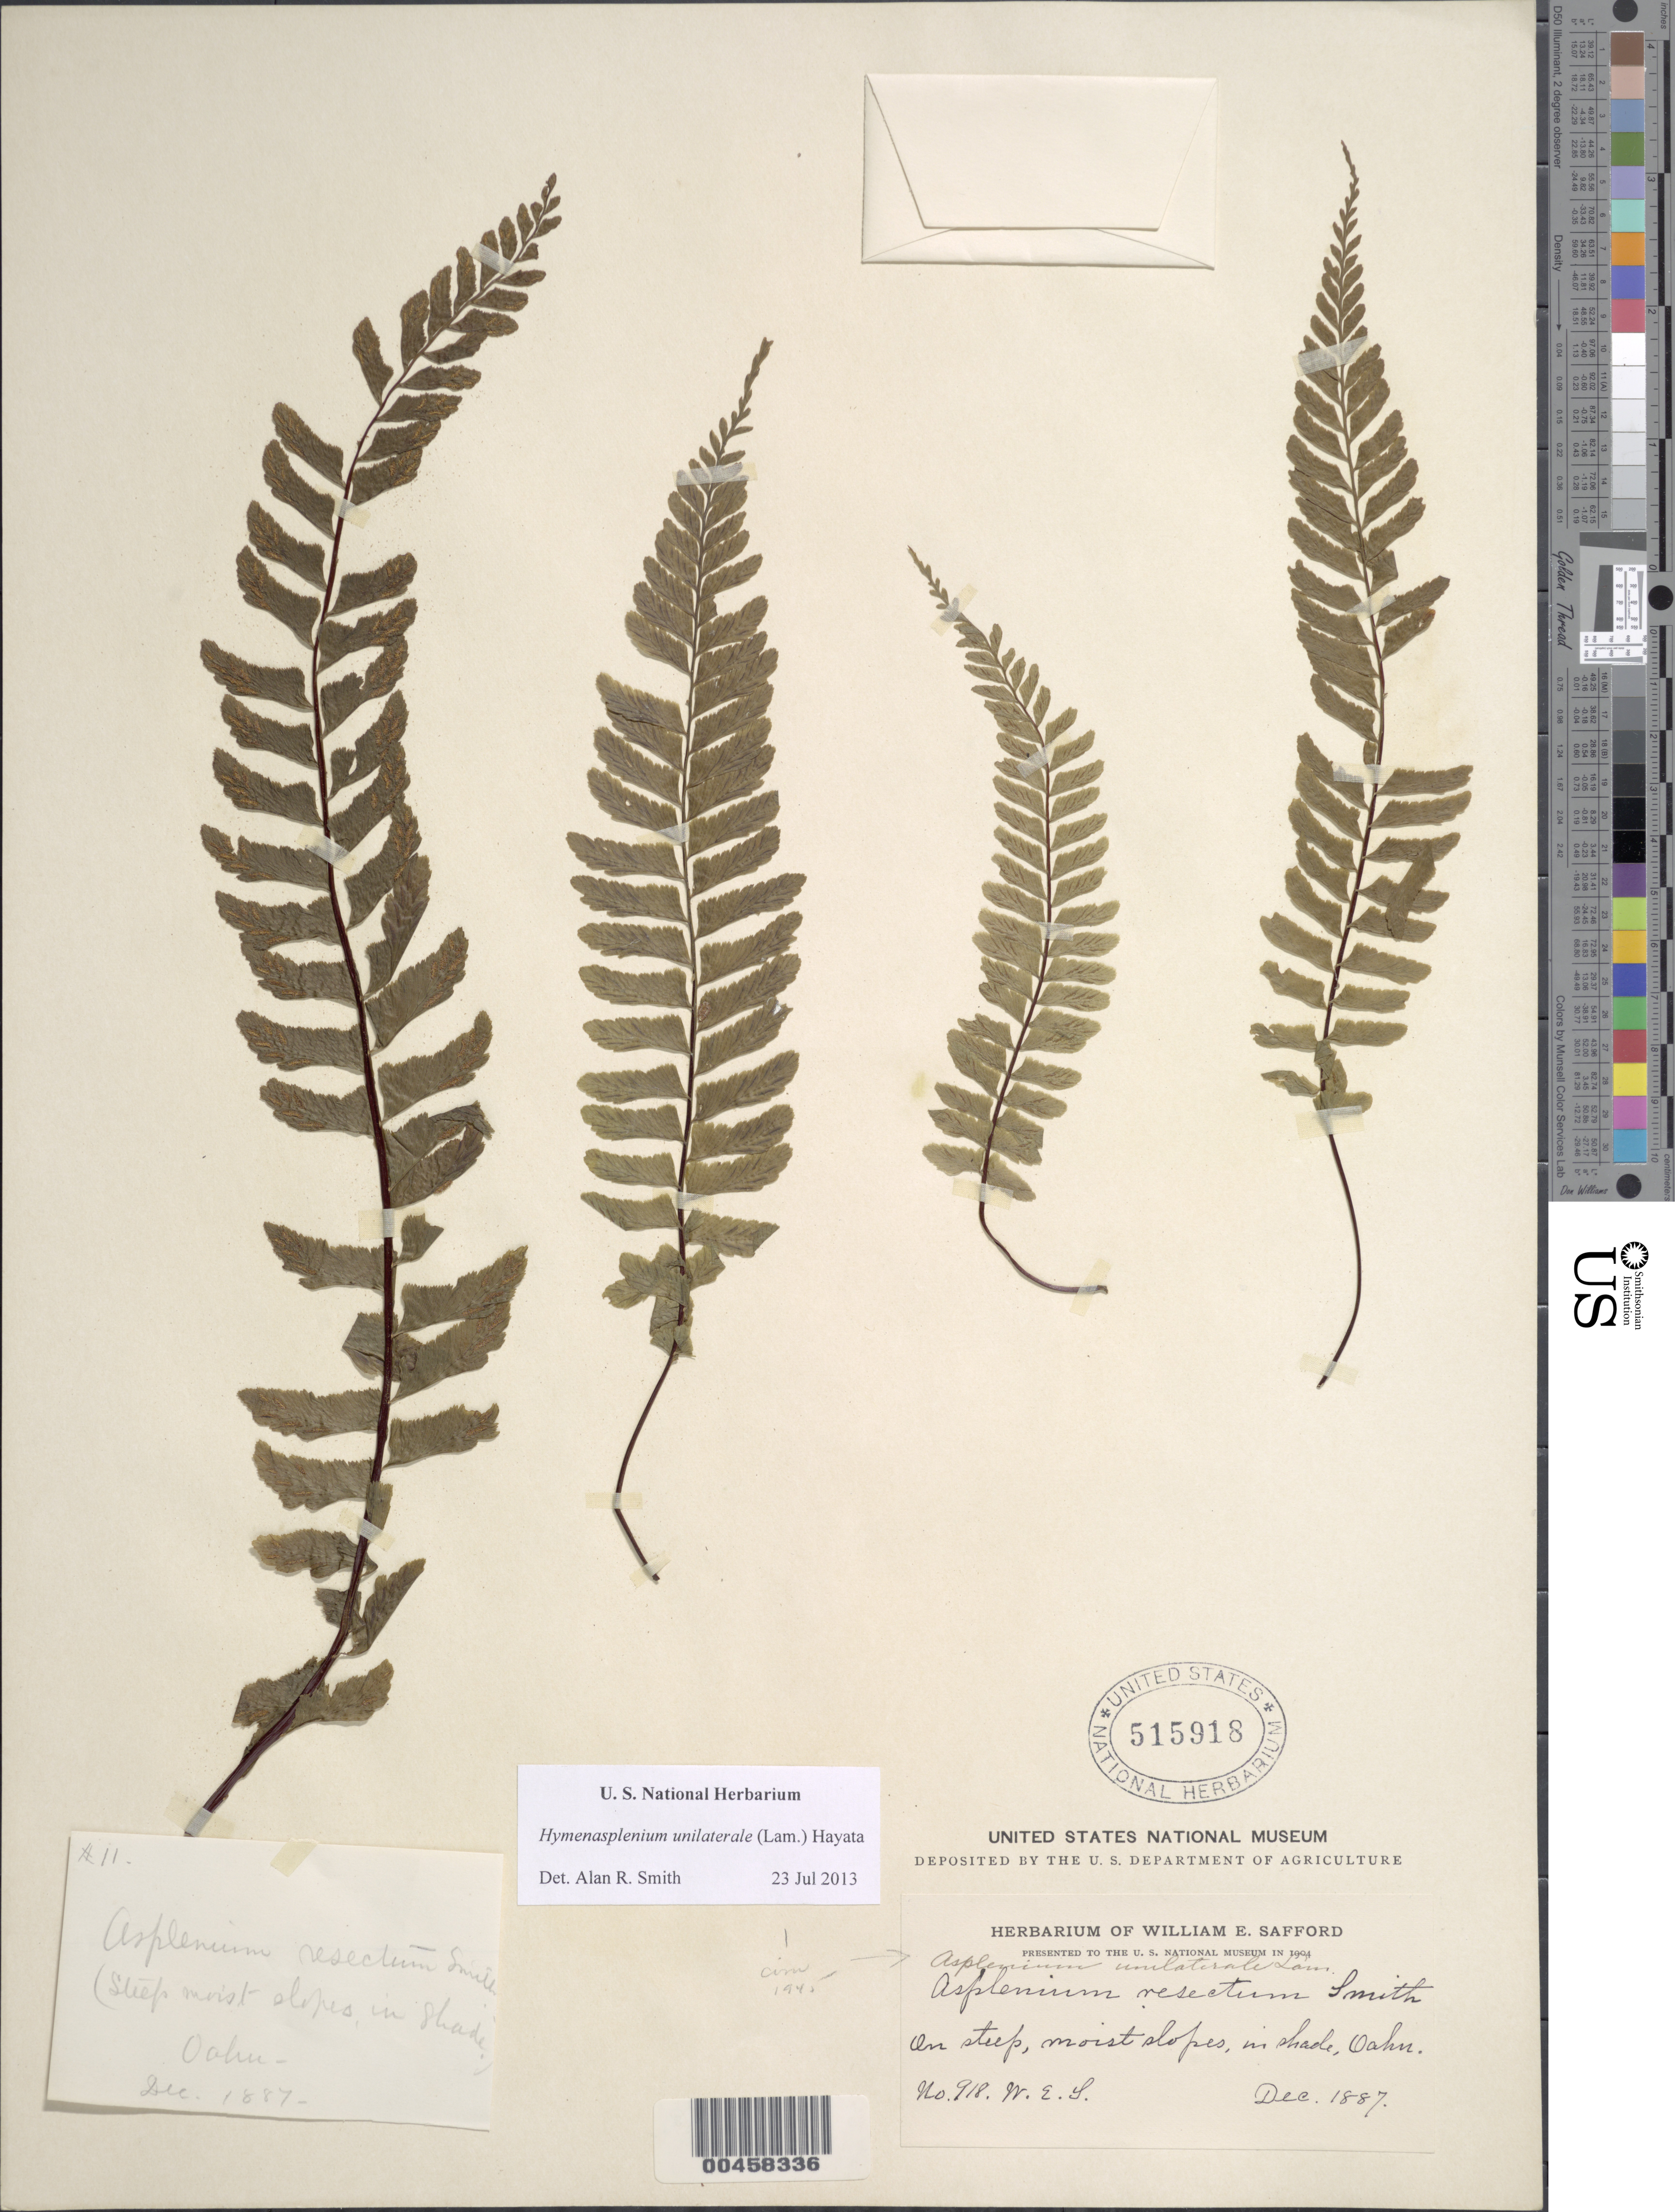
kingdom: Plantae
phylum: Tracheophyta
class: Polypodiopsida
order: Polypodiales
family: Aspleniaceae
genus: Hymenasplenium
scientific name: Hymenasplenium unilaterale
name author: (Lam.) Hayata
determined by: Smith, Alan R., (UC)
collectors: W. E. Safford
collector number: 918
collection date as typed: Dec 1887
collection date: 1887-12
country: United States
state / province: Hawaii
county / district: Honolulu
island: Oahu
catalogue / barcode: US 515918